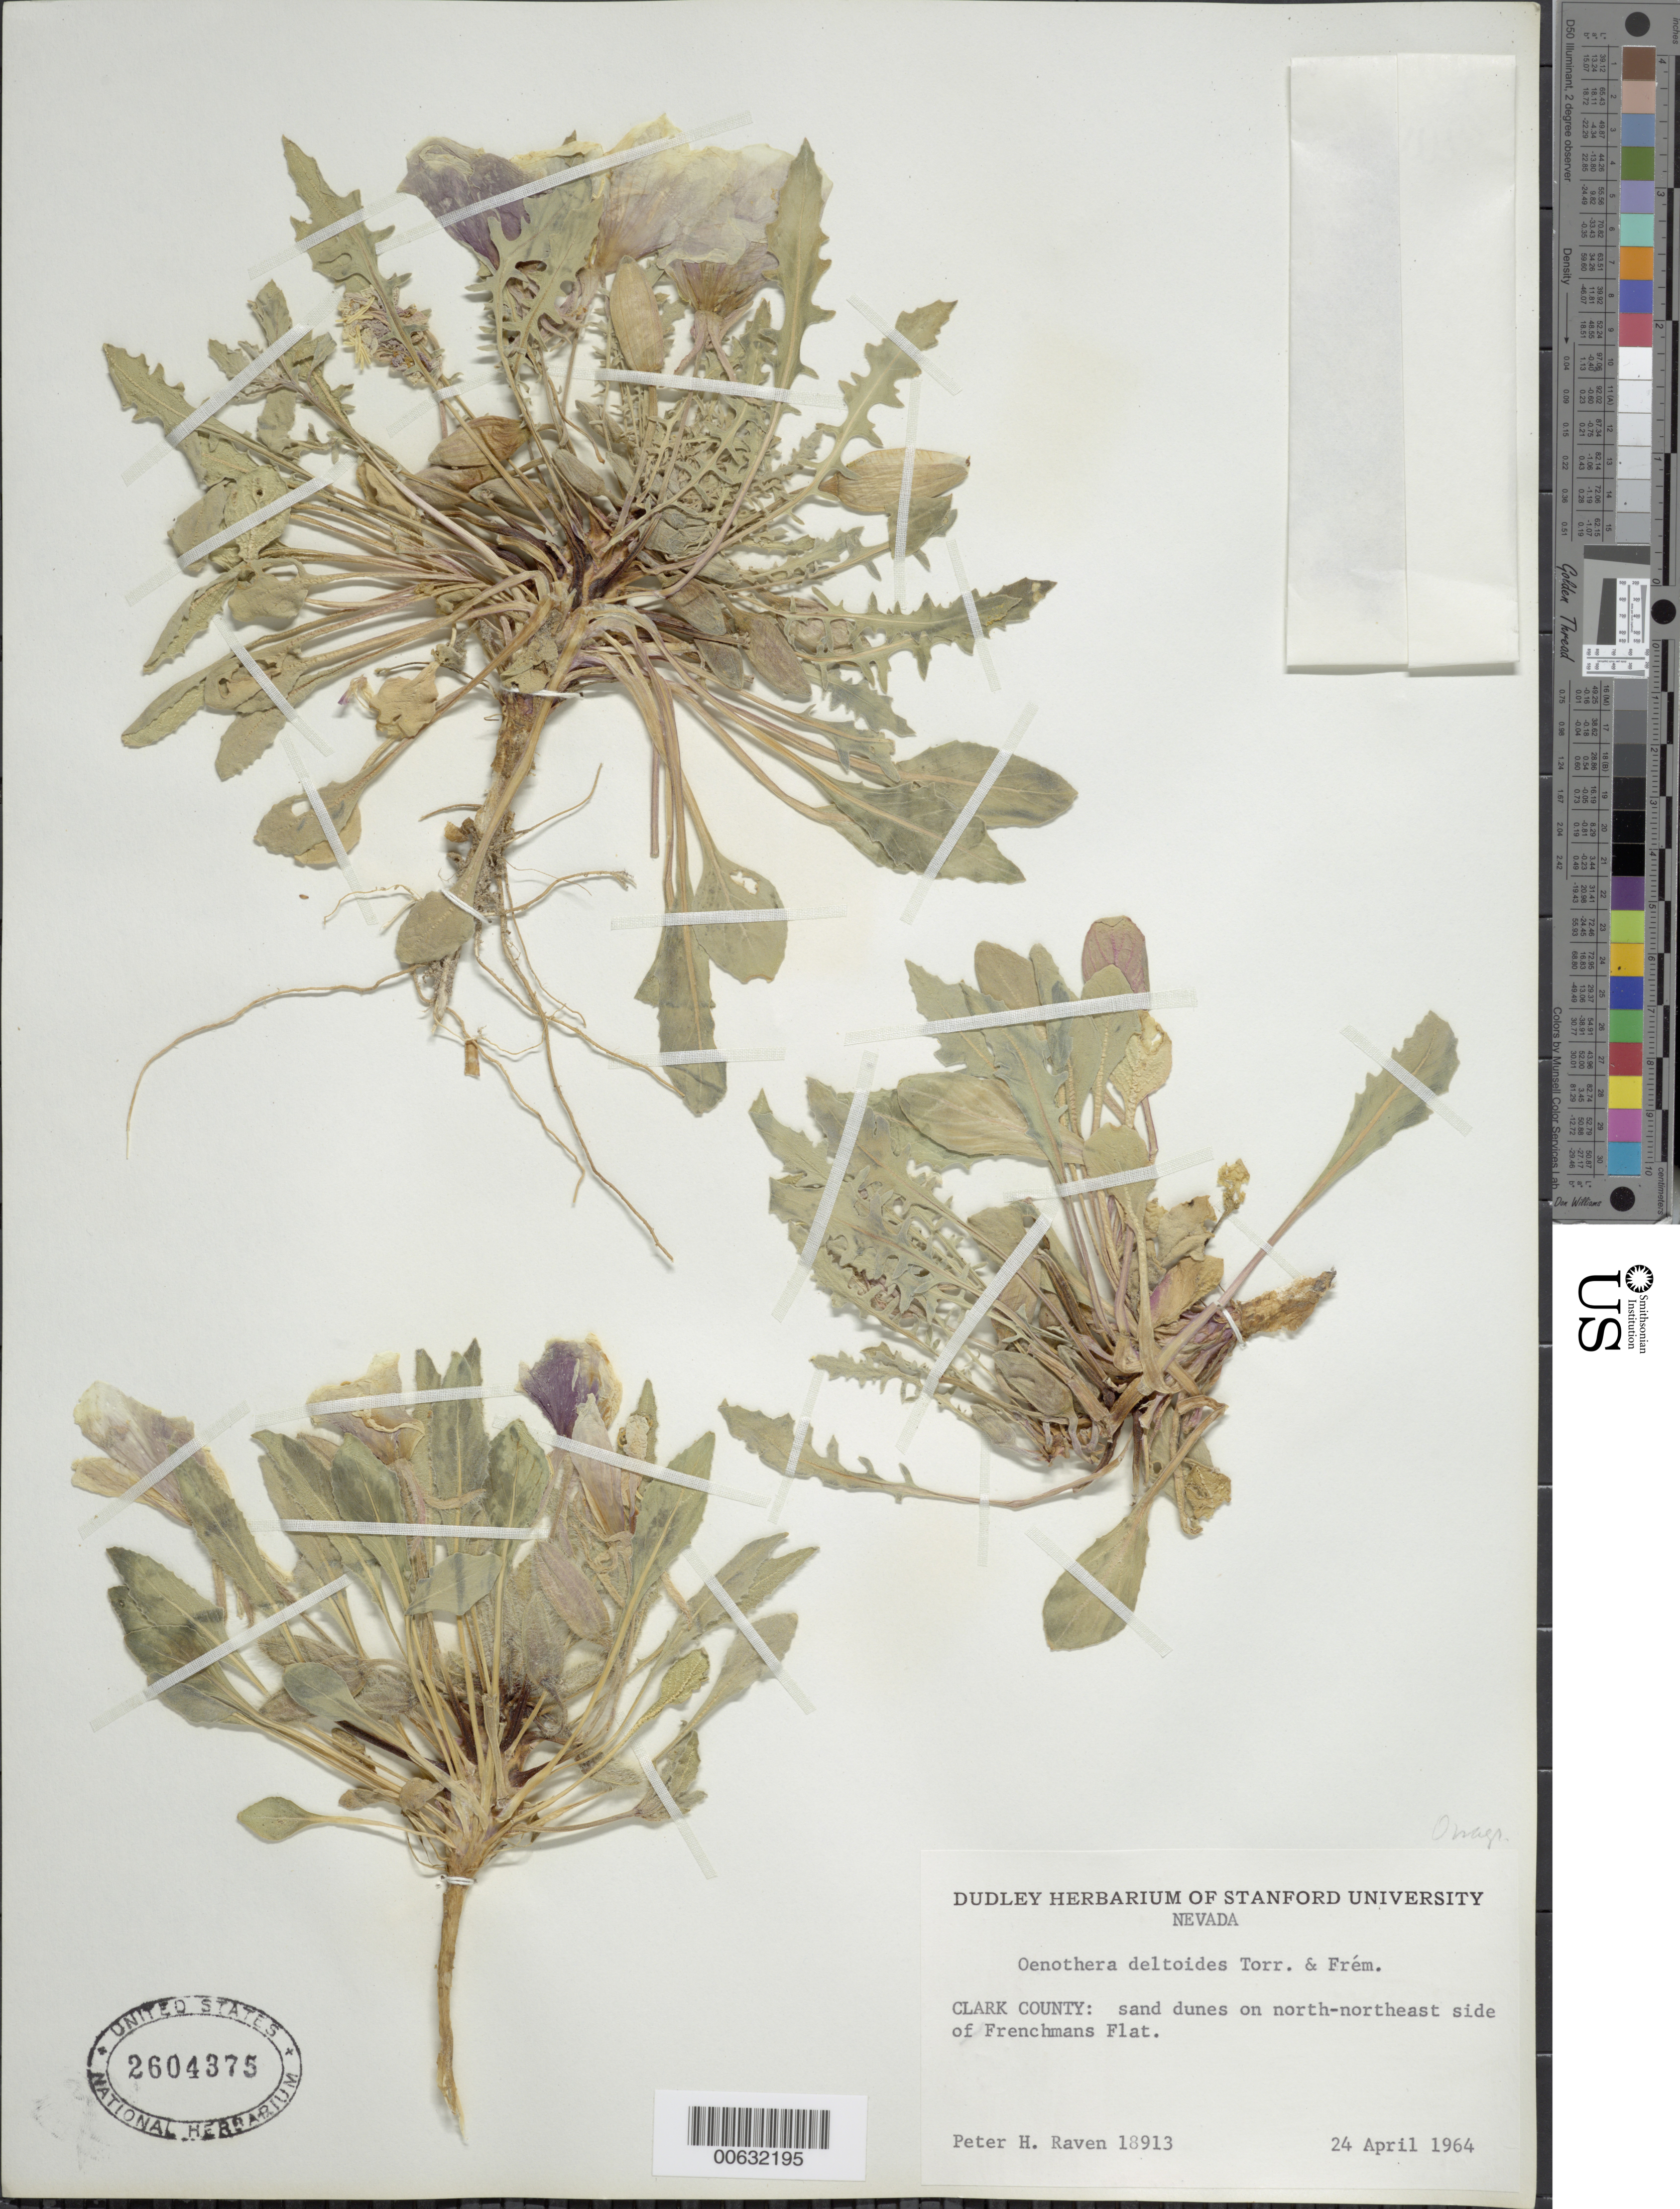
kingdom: Plantae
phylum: Tracheophyta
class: Magnoliopsida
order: Myrtales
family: Onagraceae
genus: Oenothera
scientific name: Oenothera deltoides subsp. deltoides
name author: Torr. & Frém.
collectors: P. H. Raven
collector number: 18913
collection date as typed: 24 Apr 1964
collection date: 1964-04-24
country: United States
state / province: Nevada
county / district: Clark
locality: NE side of Frenchmans Flat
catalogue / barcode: US 2604375